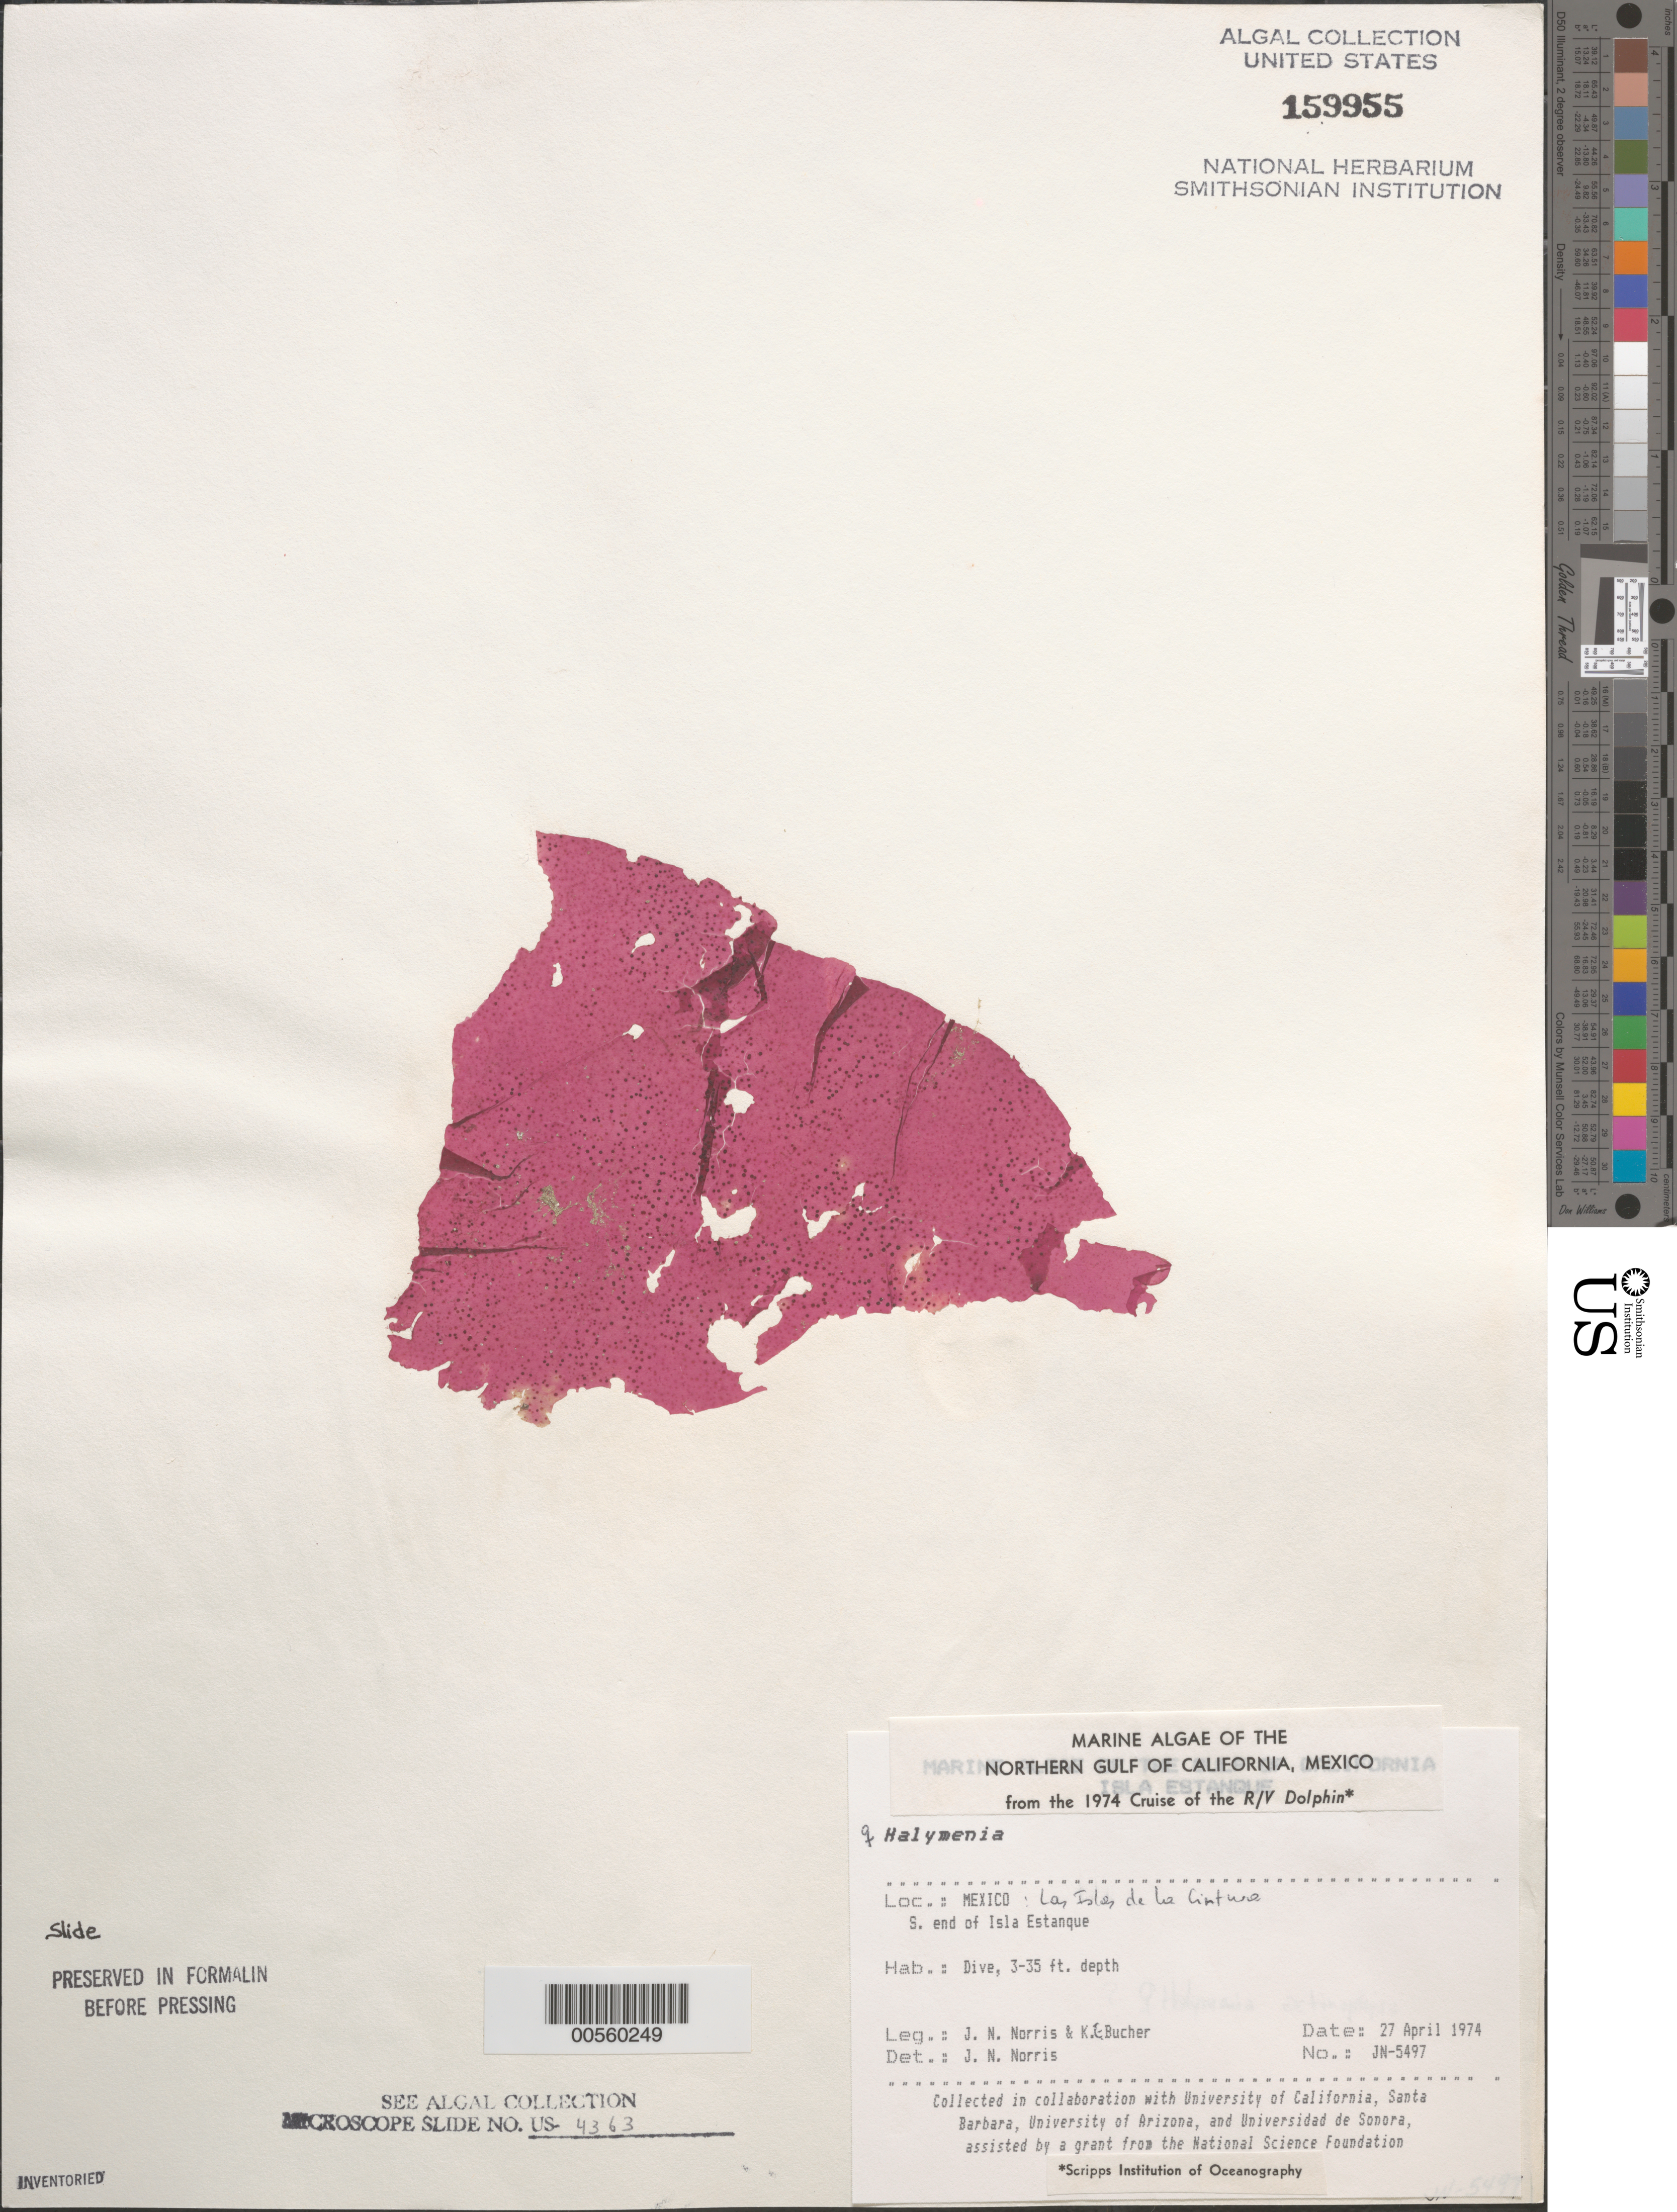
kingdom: Plantae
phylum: Rhodophyta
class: Florideophyceae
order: Halymeniales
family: Halymeniaceae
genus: Halymenia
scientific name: Halymenia sp.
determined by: Norris, James N.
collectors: J. N. Norris & K. E. Bucher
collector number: JN-5497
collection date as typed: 27 Apr 1974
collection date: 1974-04-27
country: Mexico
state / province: Baja California Norte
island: Isla Estanque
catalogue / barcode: US 159955